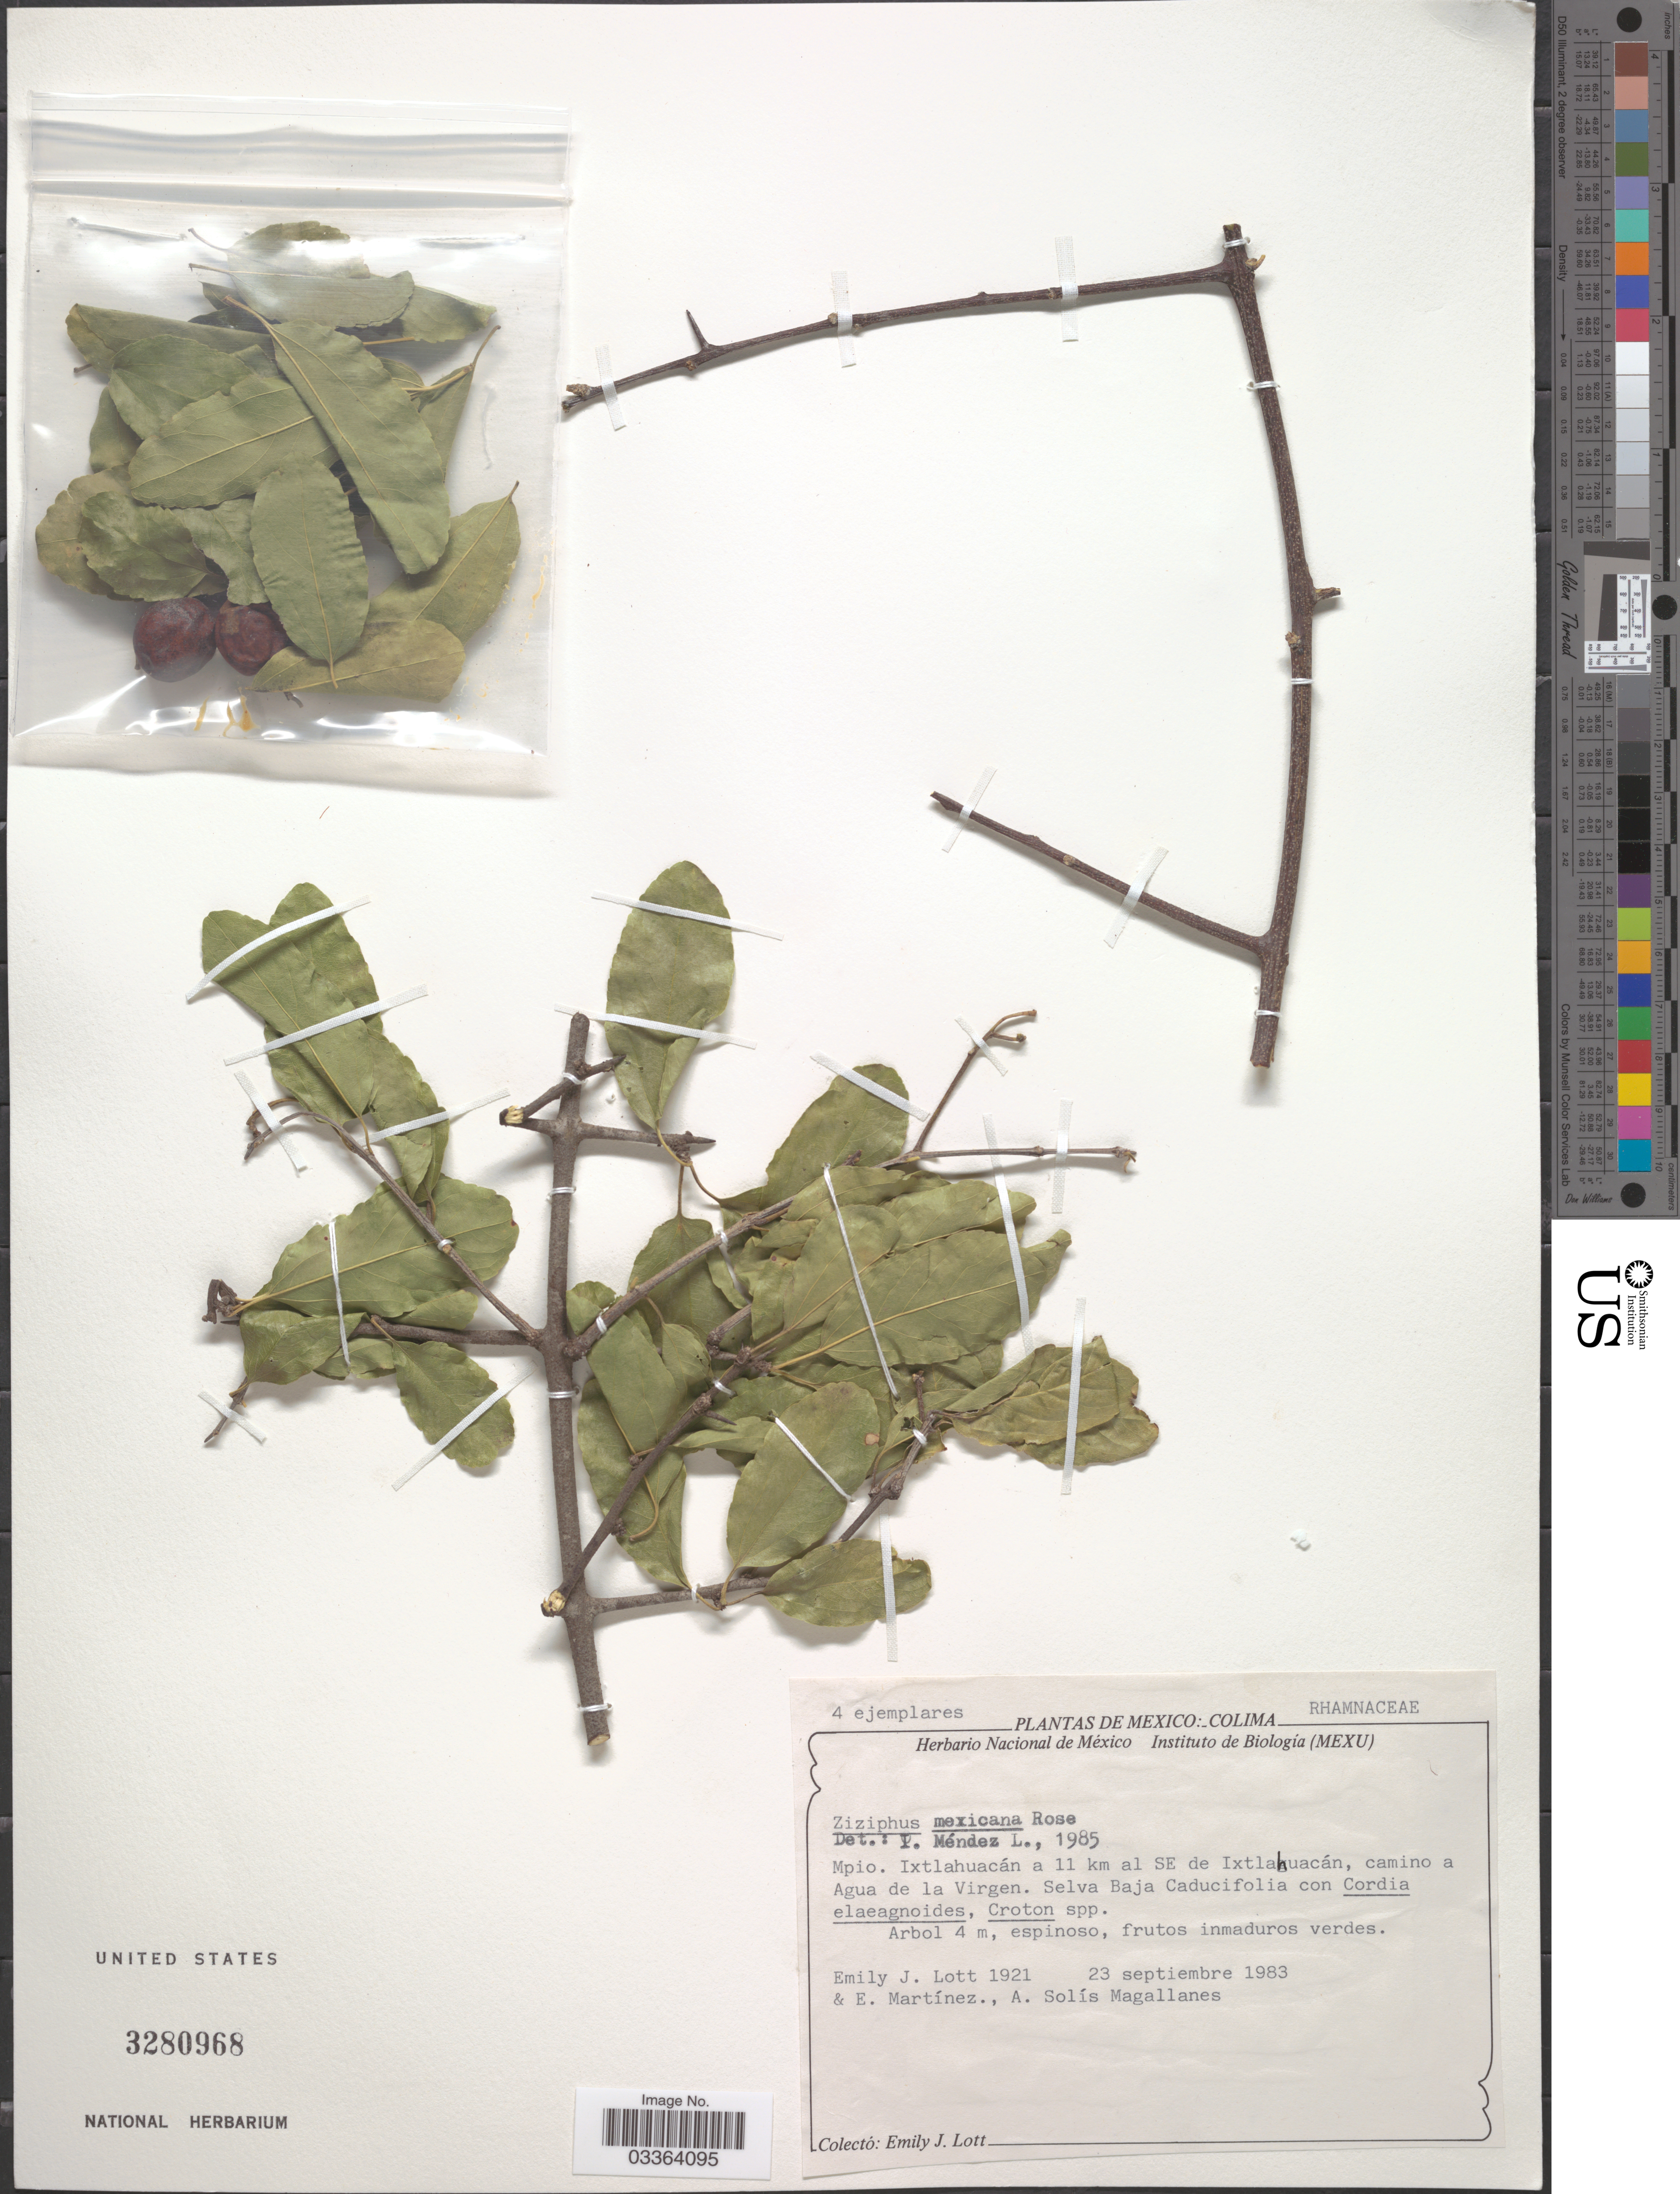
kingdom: Plantae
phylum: Tracheophyta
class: Magnoliopsida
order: Rosales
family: Rhamnaceae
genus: Sarcomphalus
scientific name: Sarcomphalus mexicanus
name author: (Rose) Hauenschild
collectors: E. J. Lott, E. Martínez & A. Magallanes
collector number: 1921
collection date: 1983-09-23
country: Mexico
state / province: Colima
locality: Mpio. Ixtlahuacán a 11 km al SE de Ixtlahuacán, camino a Agua de la Virgen.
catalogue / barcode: US 3280968